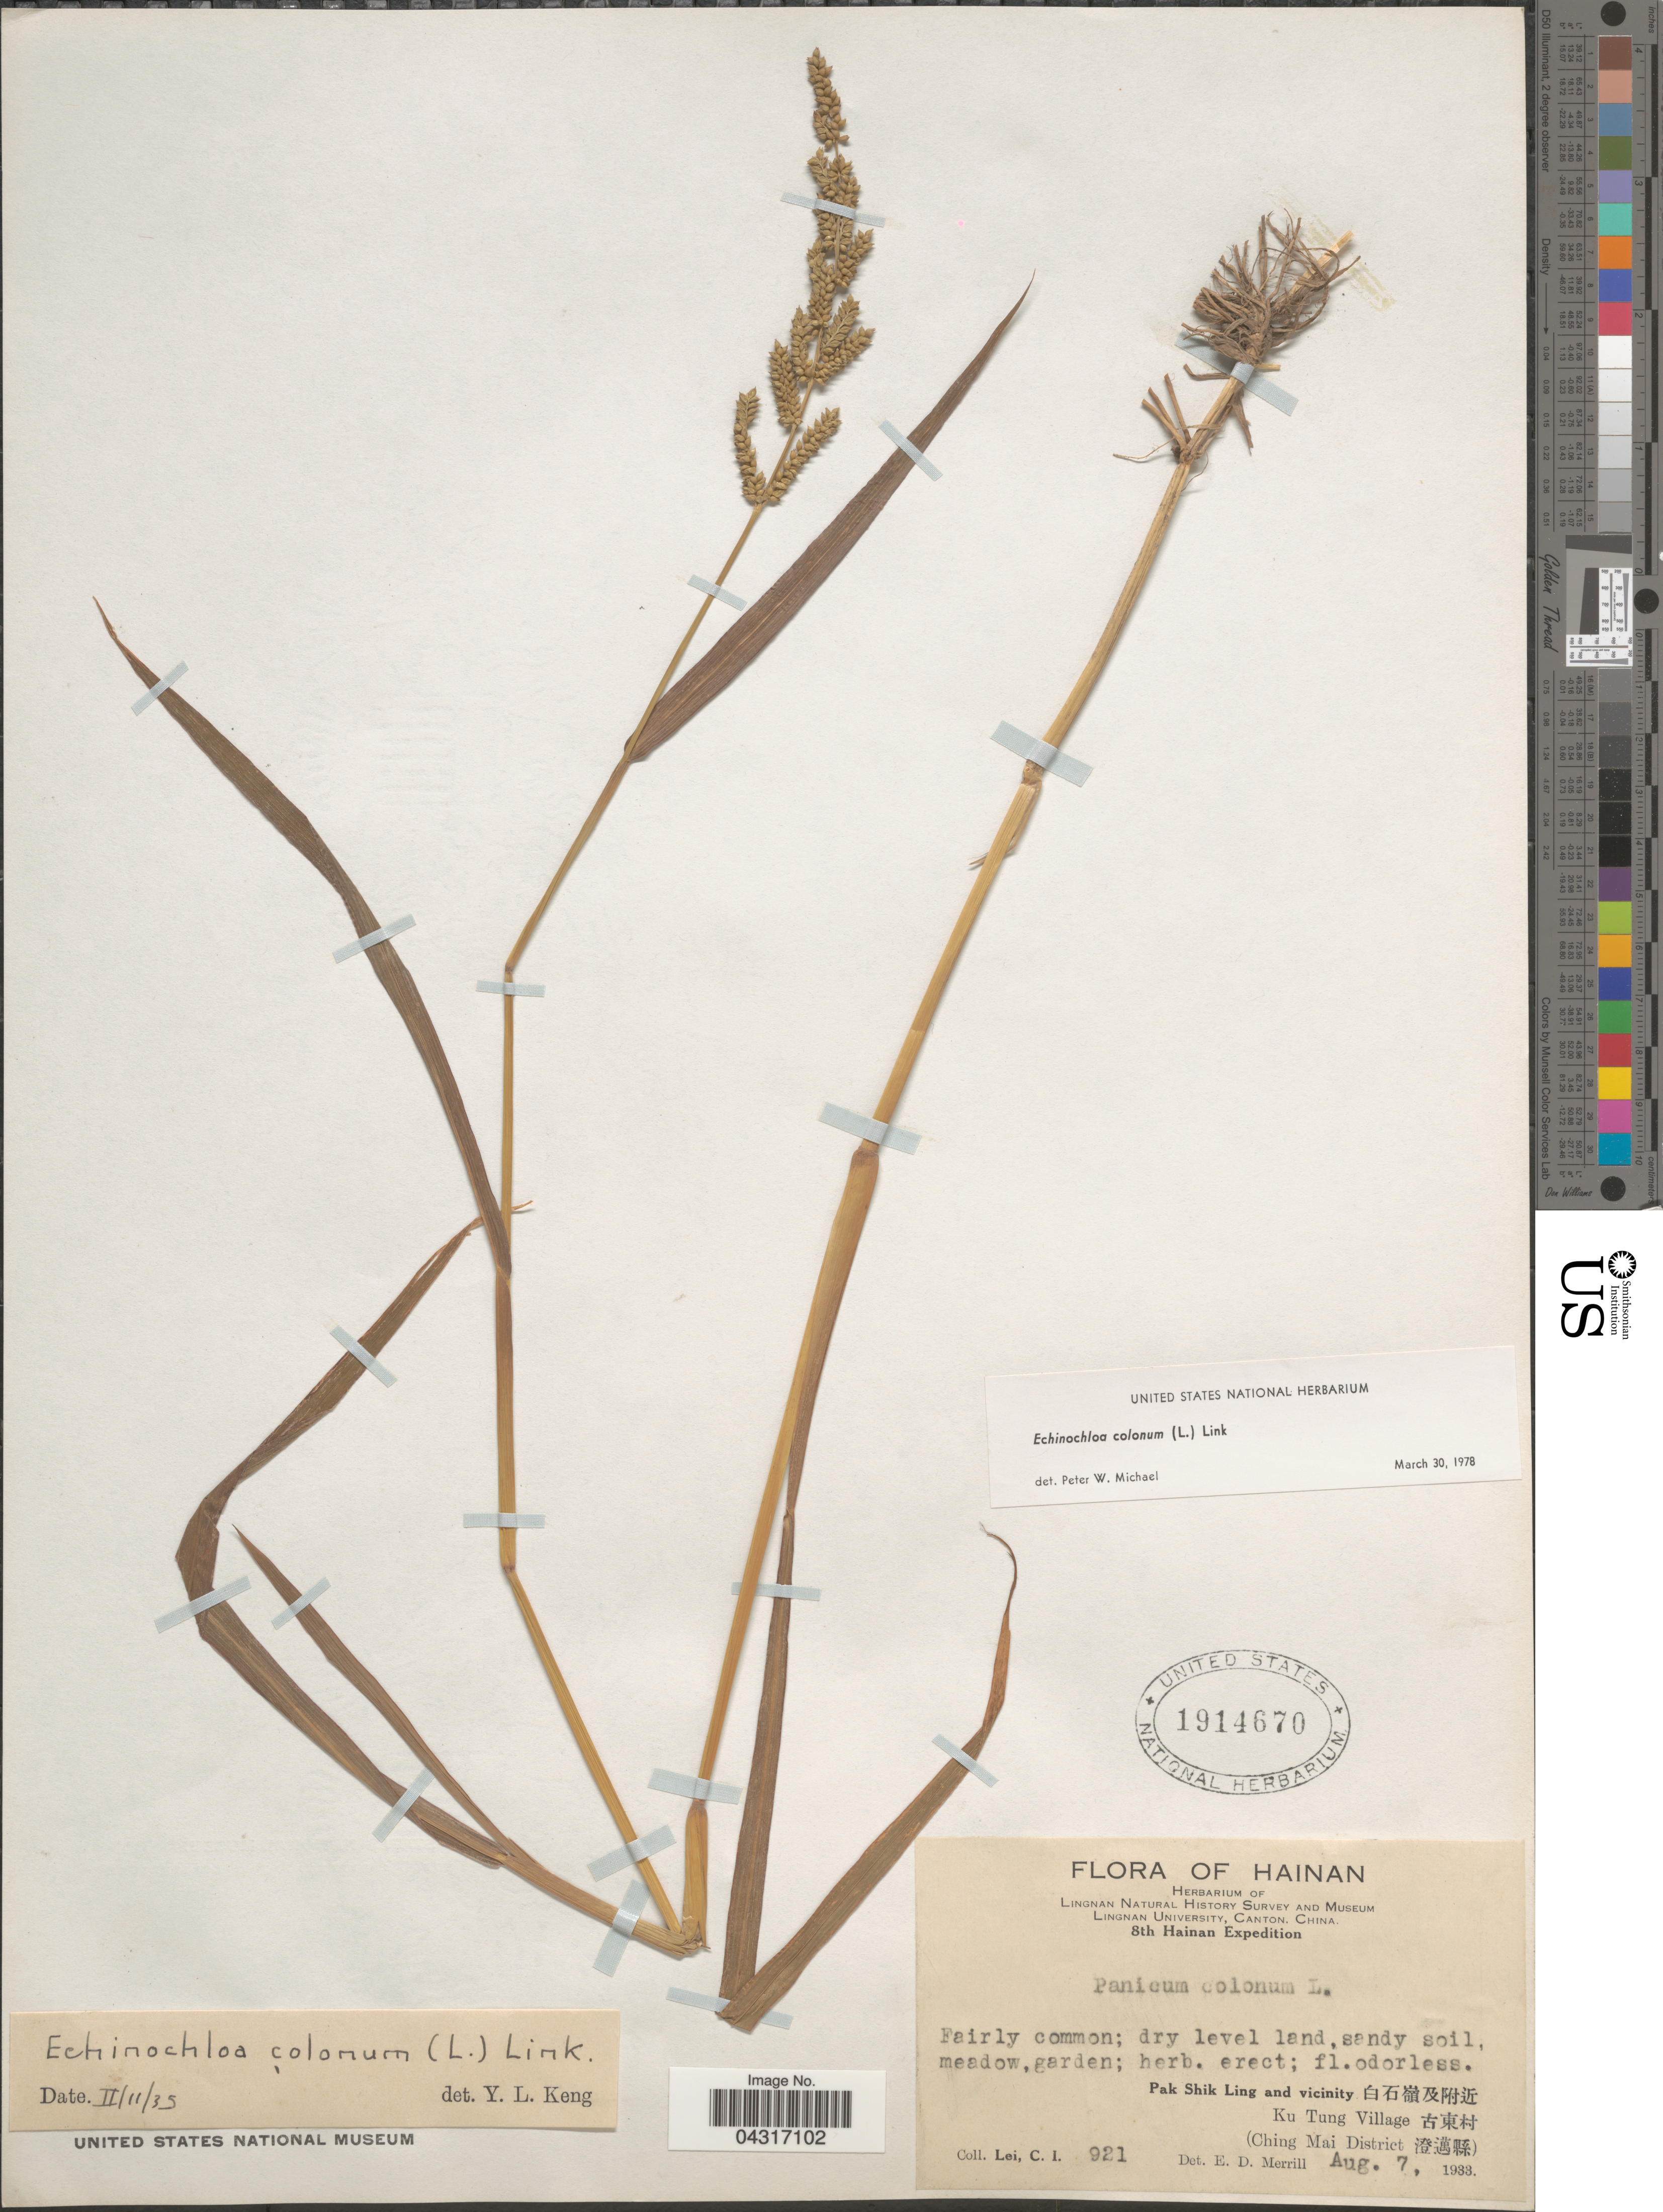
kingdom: Plantae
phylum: Tracheophyta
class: Liliopsida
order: Poales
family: Poaceae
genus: Echinochloa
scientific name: Echinochloa colona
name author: (L.) Link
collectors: C. I. Lei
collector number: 921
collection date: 1933-08-07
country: China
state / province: Hainan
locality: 8th Hainan E[Foreign script]pedition. Pak Shik Ling and vicinity [Foreign script]. Ku Tung Village [Foreign script] (Ching Mai District [Foreign script]).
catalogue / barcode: US 1914670